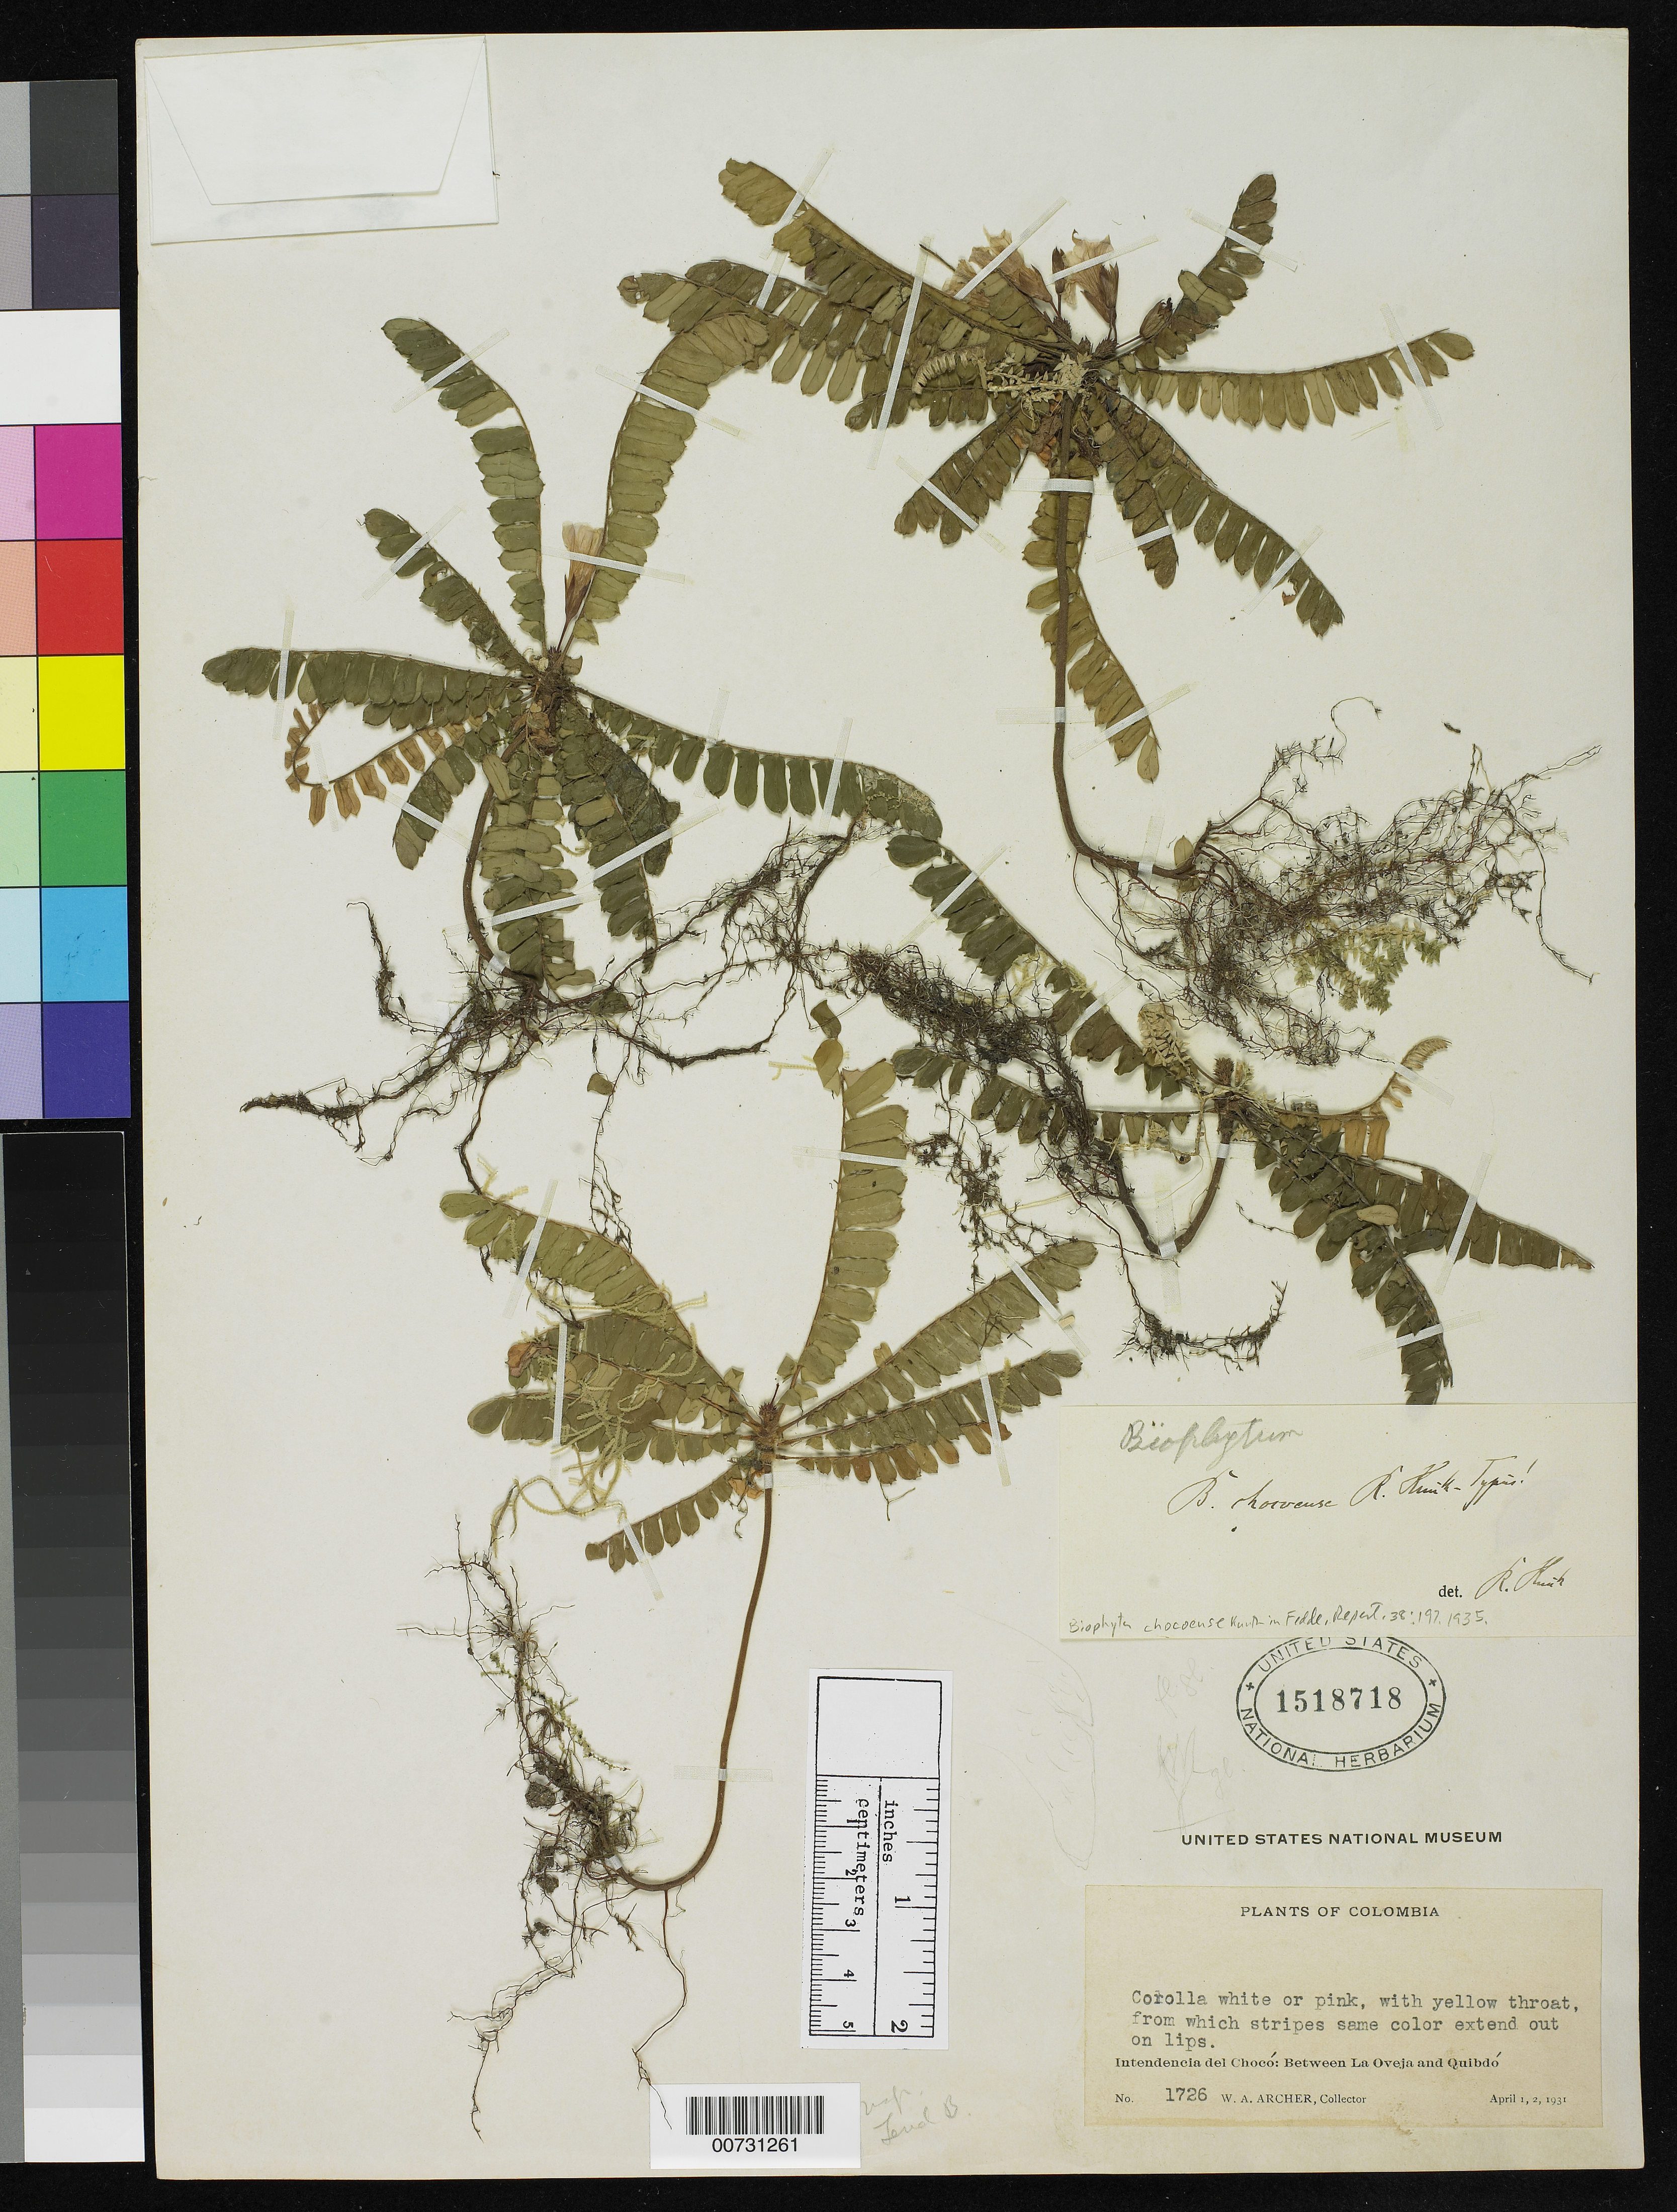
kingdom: Plantae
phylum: Tracheophyta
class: Magnoliopsida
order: Oxalidales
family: Oxalidaceae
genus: Biophytum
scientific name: Biophytum chocoense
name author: R. Knuth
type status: Holotype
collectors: W. A. Archer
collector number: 1726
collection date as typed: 01 Apr 1931 and 02 Apr 1931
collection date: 1931-04-01,1931-04-02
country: Colombia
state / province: Chocó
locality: Intendencia del Chocó: between La Oveja and Quibdó.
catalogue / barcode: US 1518718